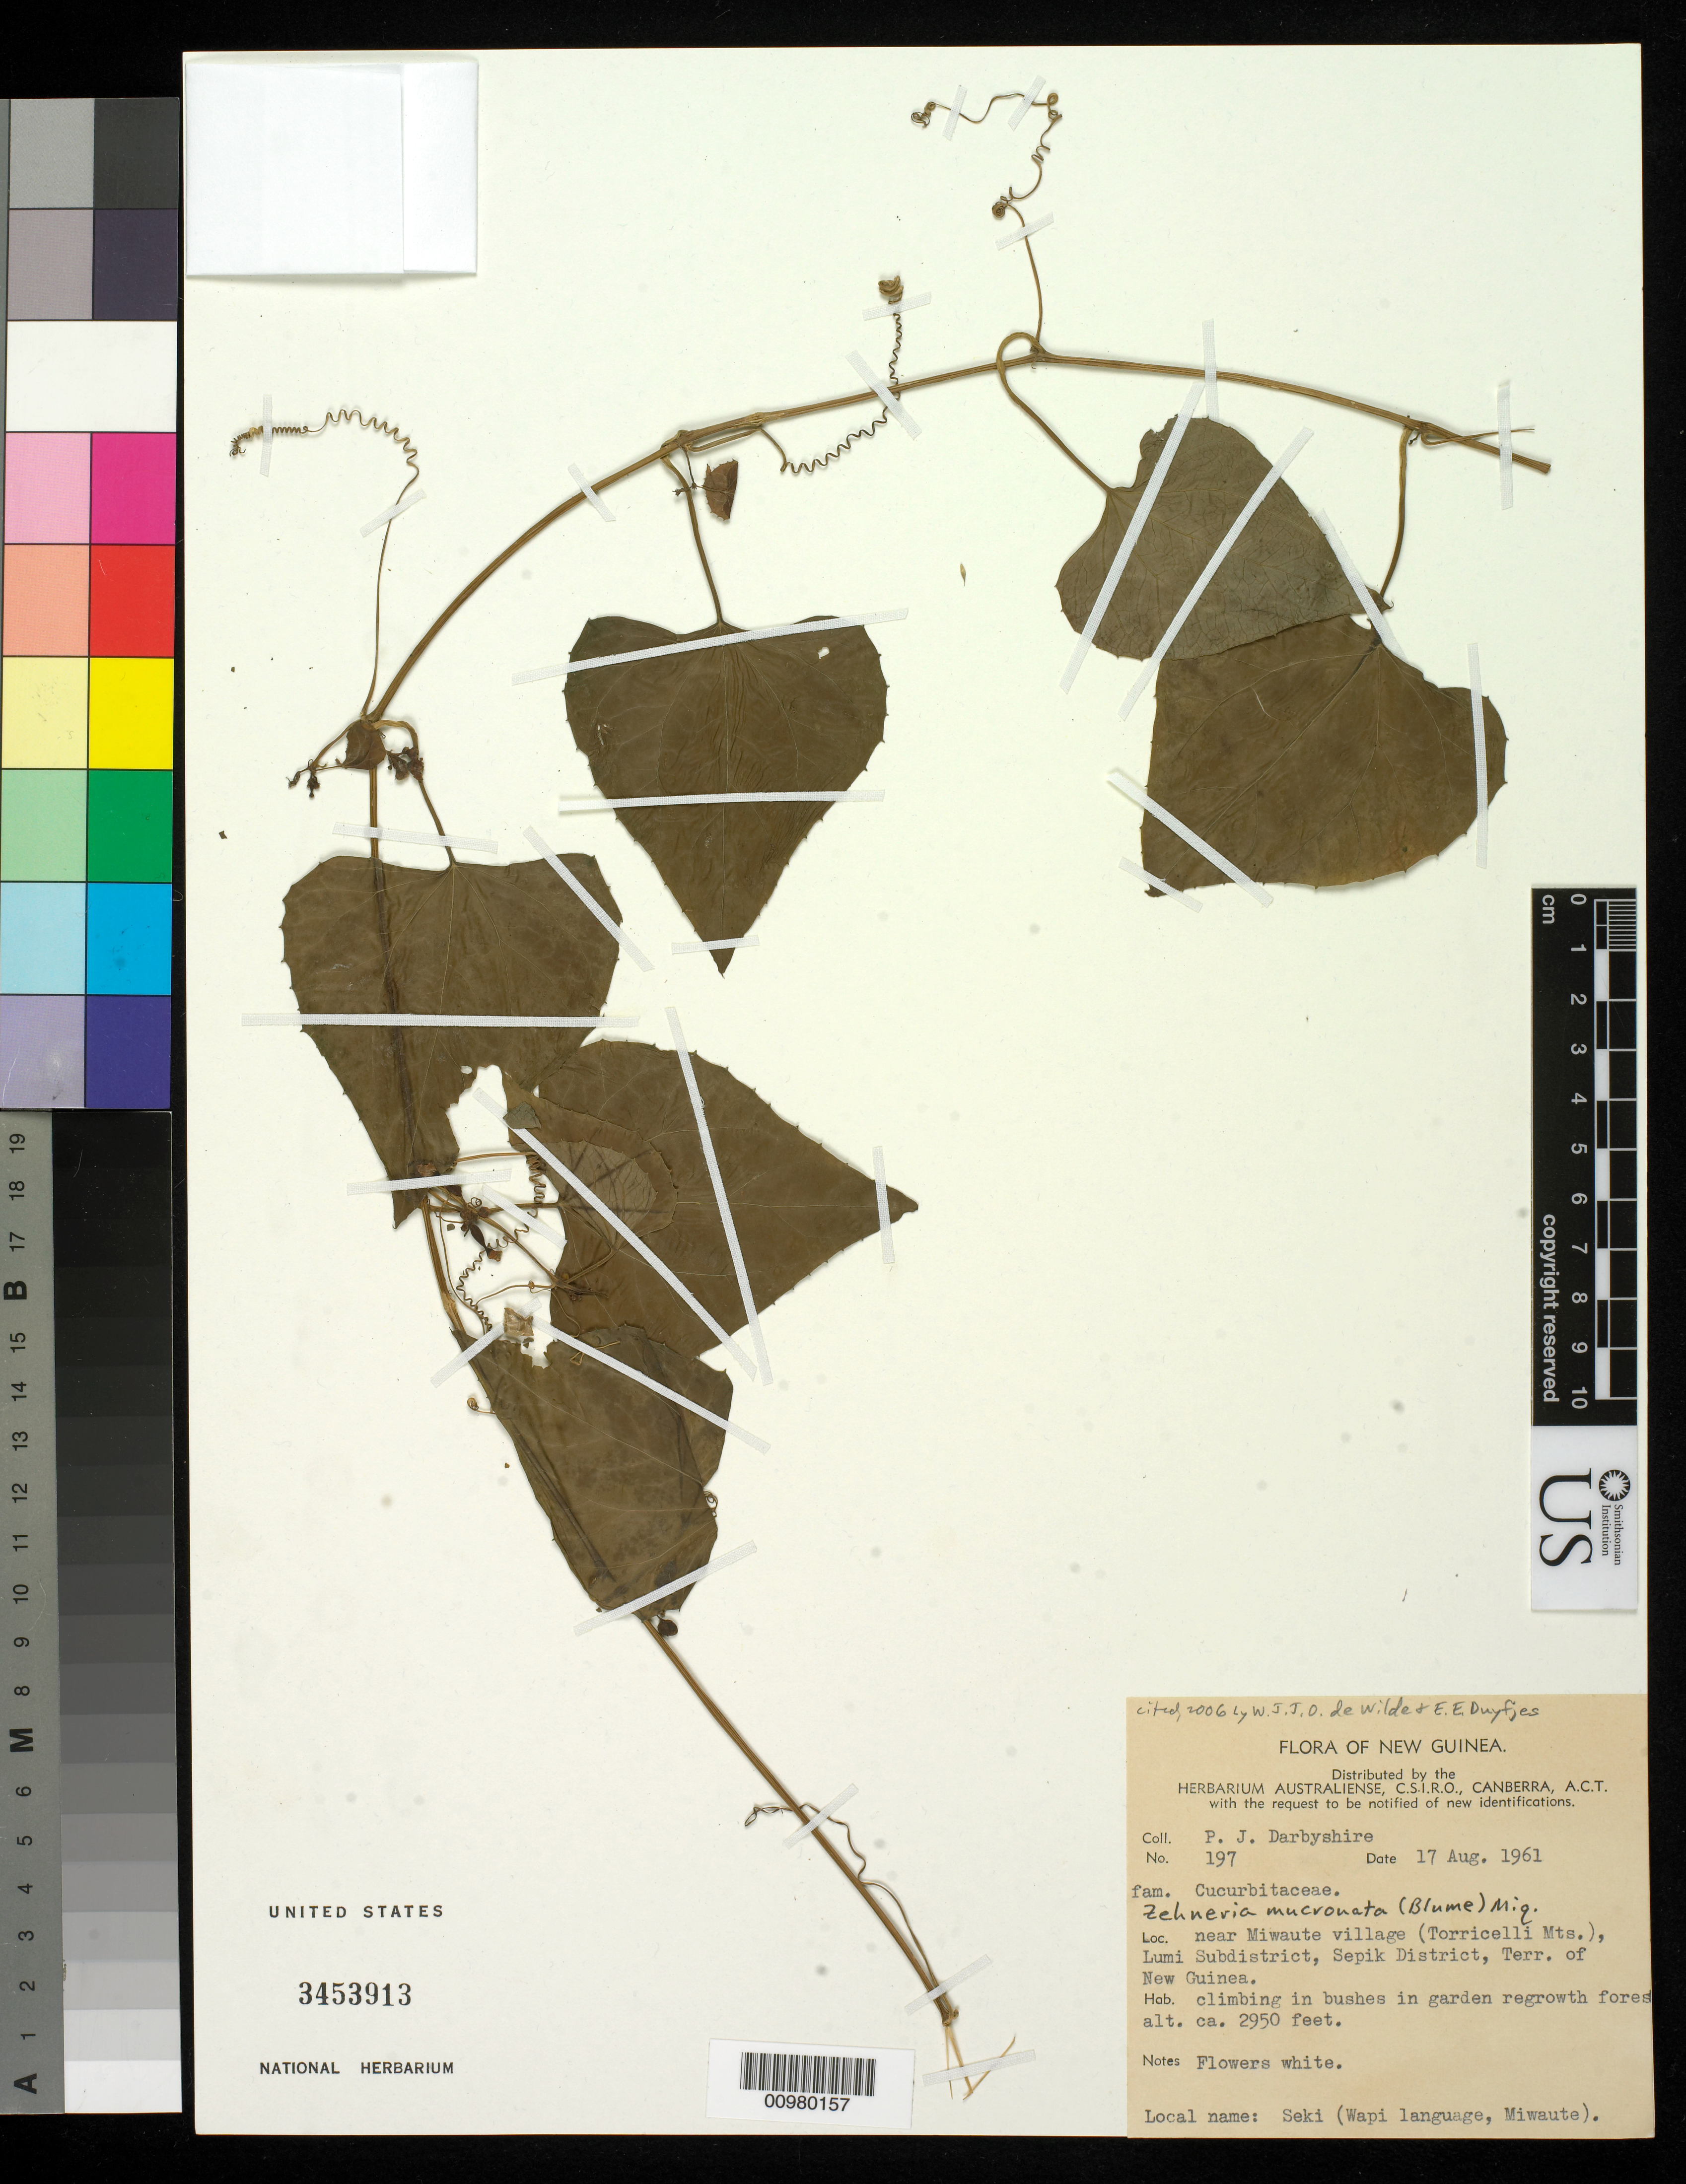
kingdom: Plantae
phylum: Tracheophyta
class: Magnoliopsida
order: Cucurbitales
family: Cucurbitaceae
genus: Zehneria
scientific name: Zehneria macronata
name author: (Blume) Miq.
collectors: P. Darbyshire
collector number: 197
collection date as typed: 17 Aug 1961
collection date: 1961-08-17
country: Papua New Guinea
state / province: Sandaun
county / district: Lumi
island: New Guinea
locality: near Miwaute village (Torricelli Mts.), Lumi subdistrict, Sepik district, Terr of New Guinea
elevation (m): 899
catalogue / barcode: US 3453913